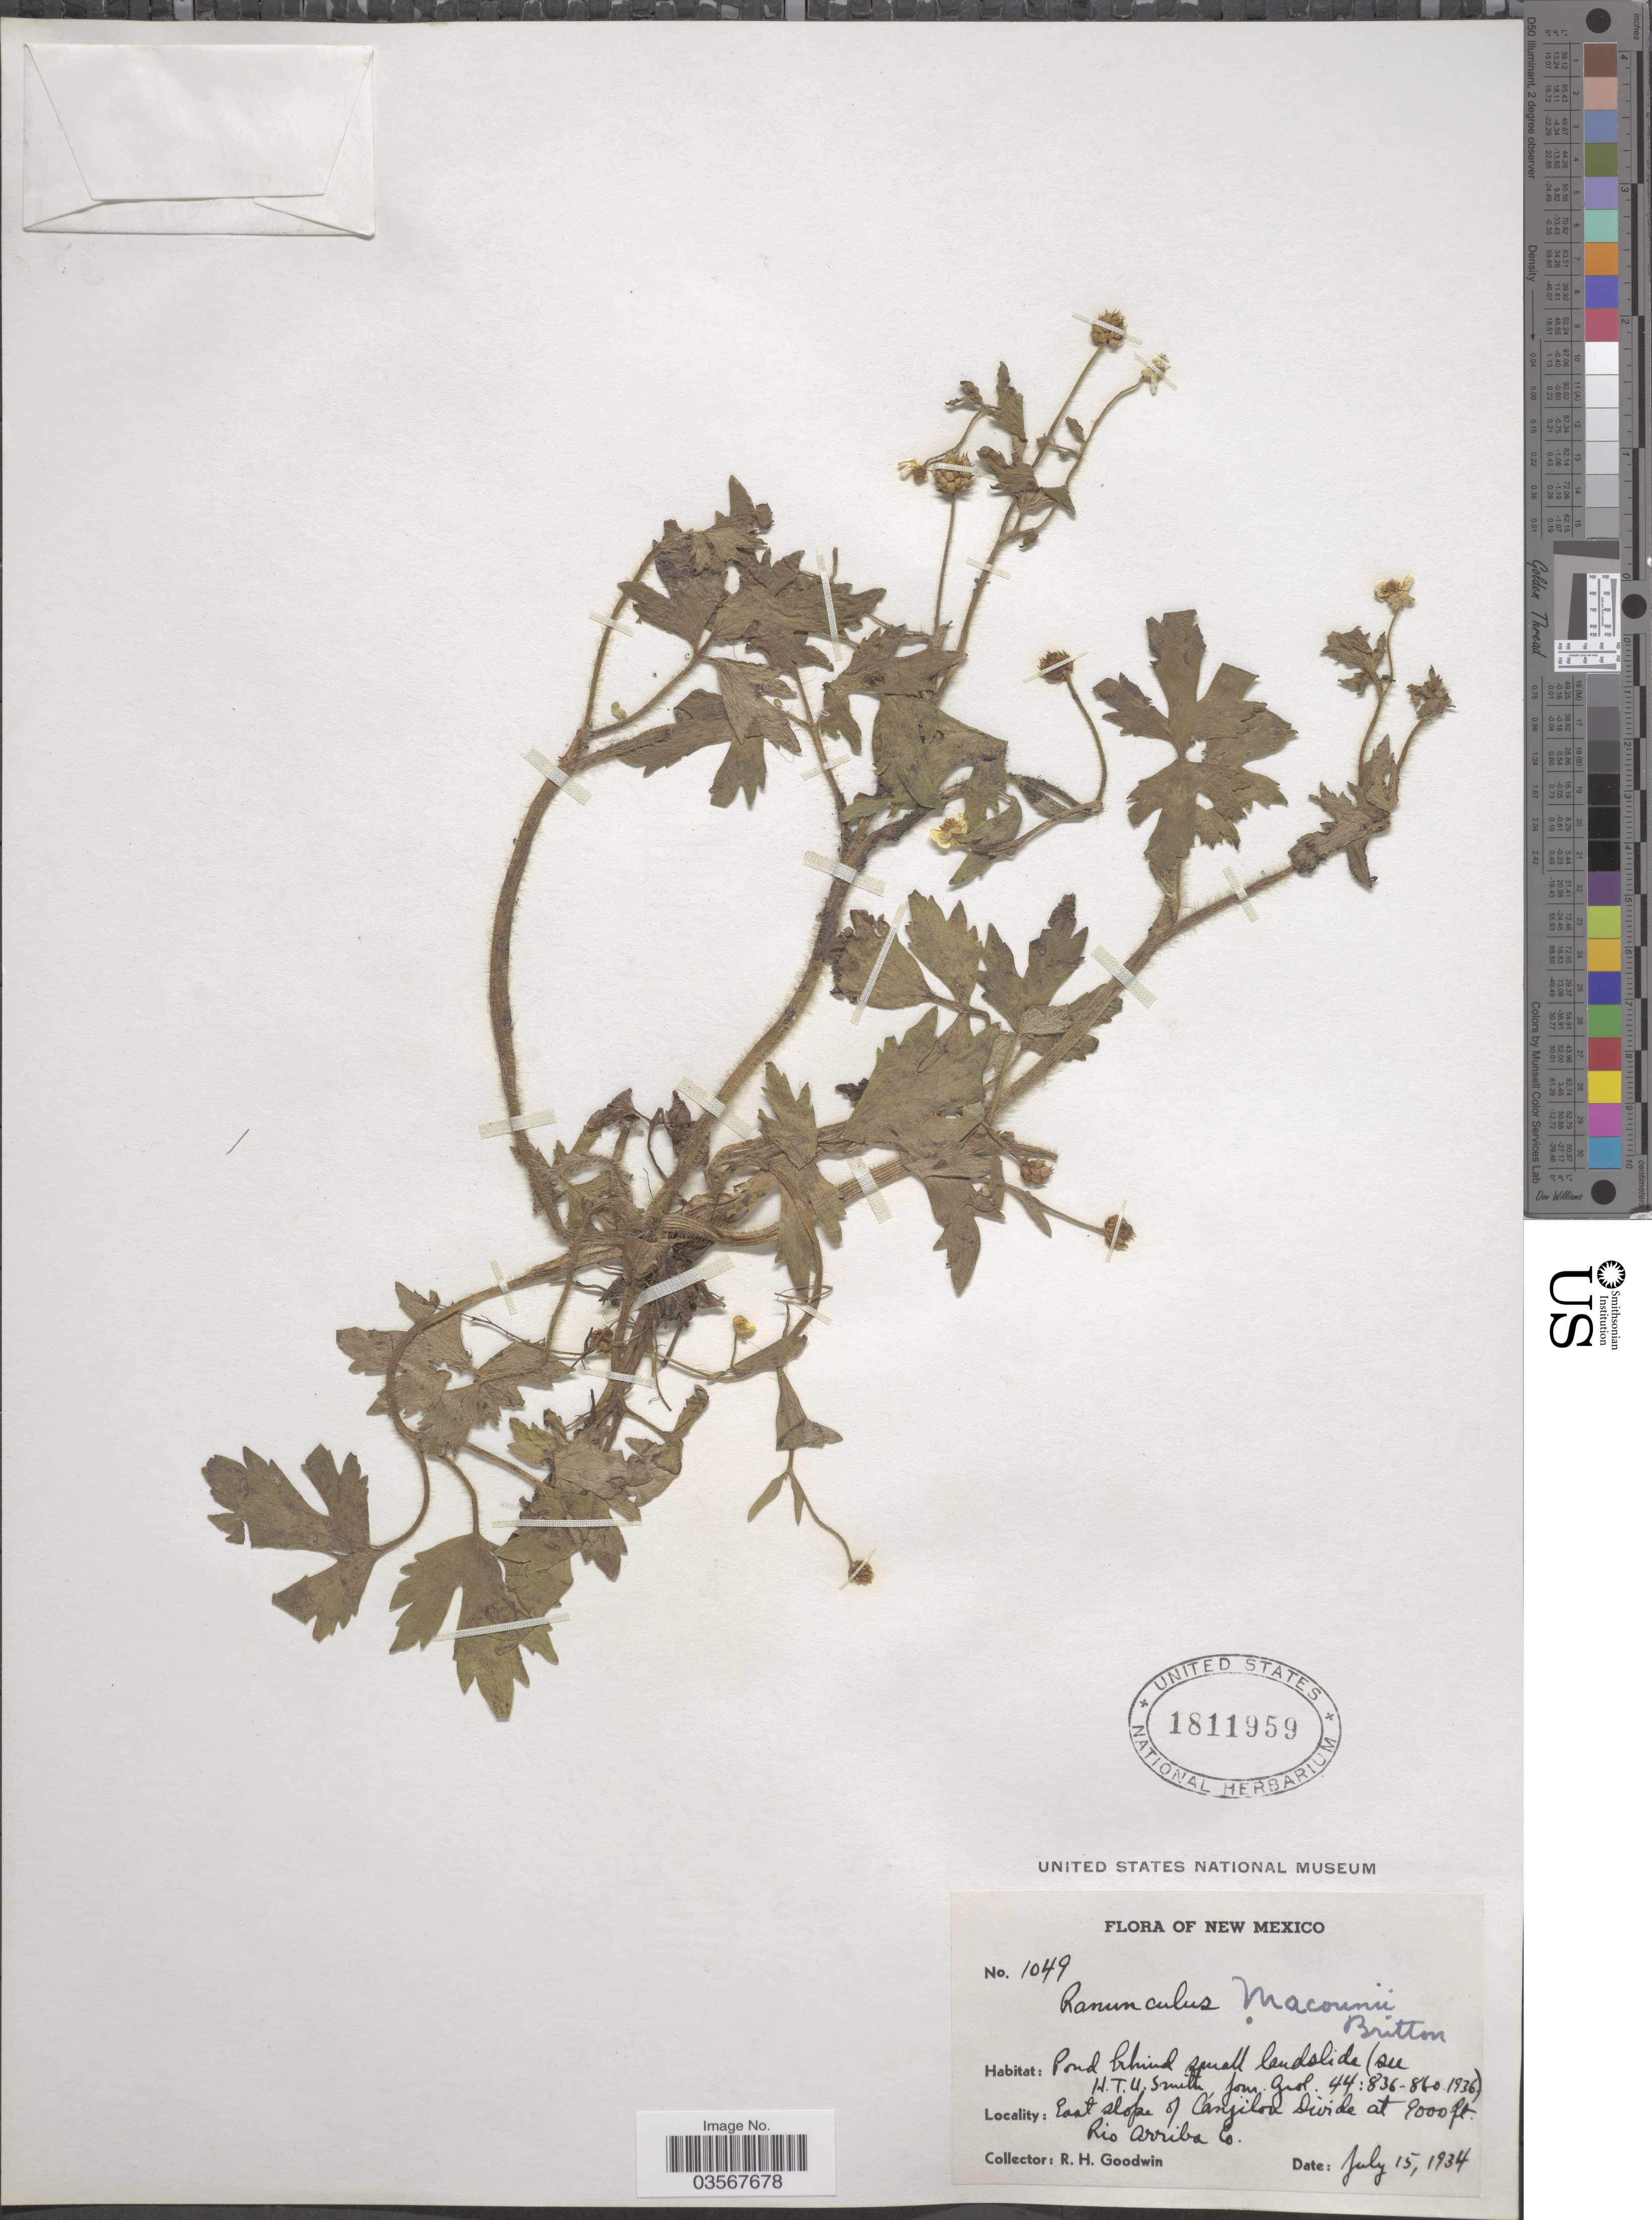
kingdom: Plantae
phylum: Tracheophyta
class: Magnoliopsida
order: Ranunculales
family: Ranunculaceae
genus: Ranunculus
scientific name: Ranunculus macounii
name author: Britton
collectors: R. Goodwin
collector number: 1049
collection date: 1934-07-15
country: United States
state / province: New Mexico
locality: Pond behind small landside. East slope of Canjilon Divide. Rio Arriba Co.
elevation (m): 2743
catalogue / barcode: US 1811959